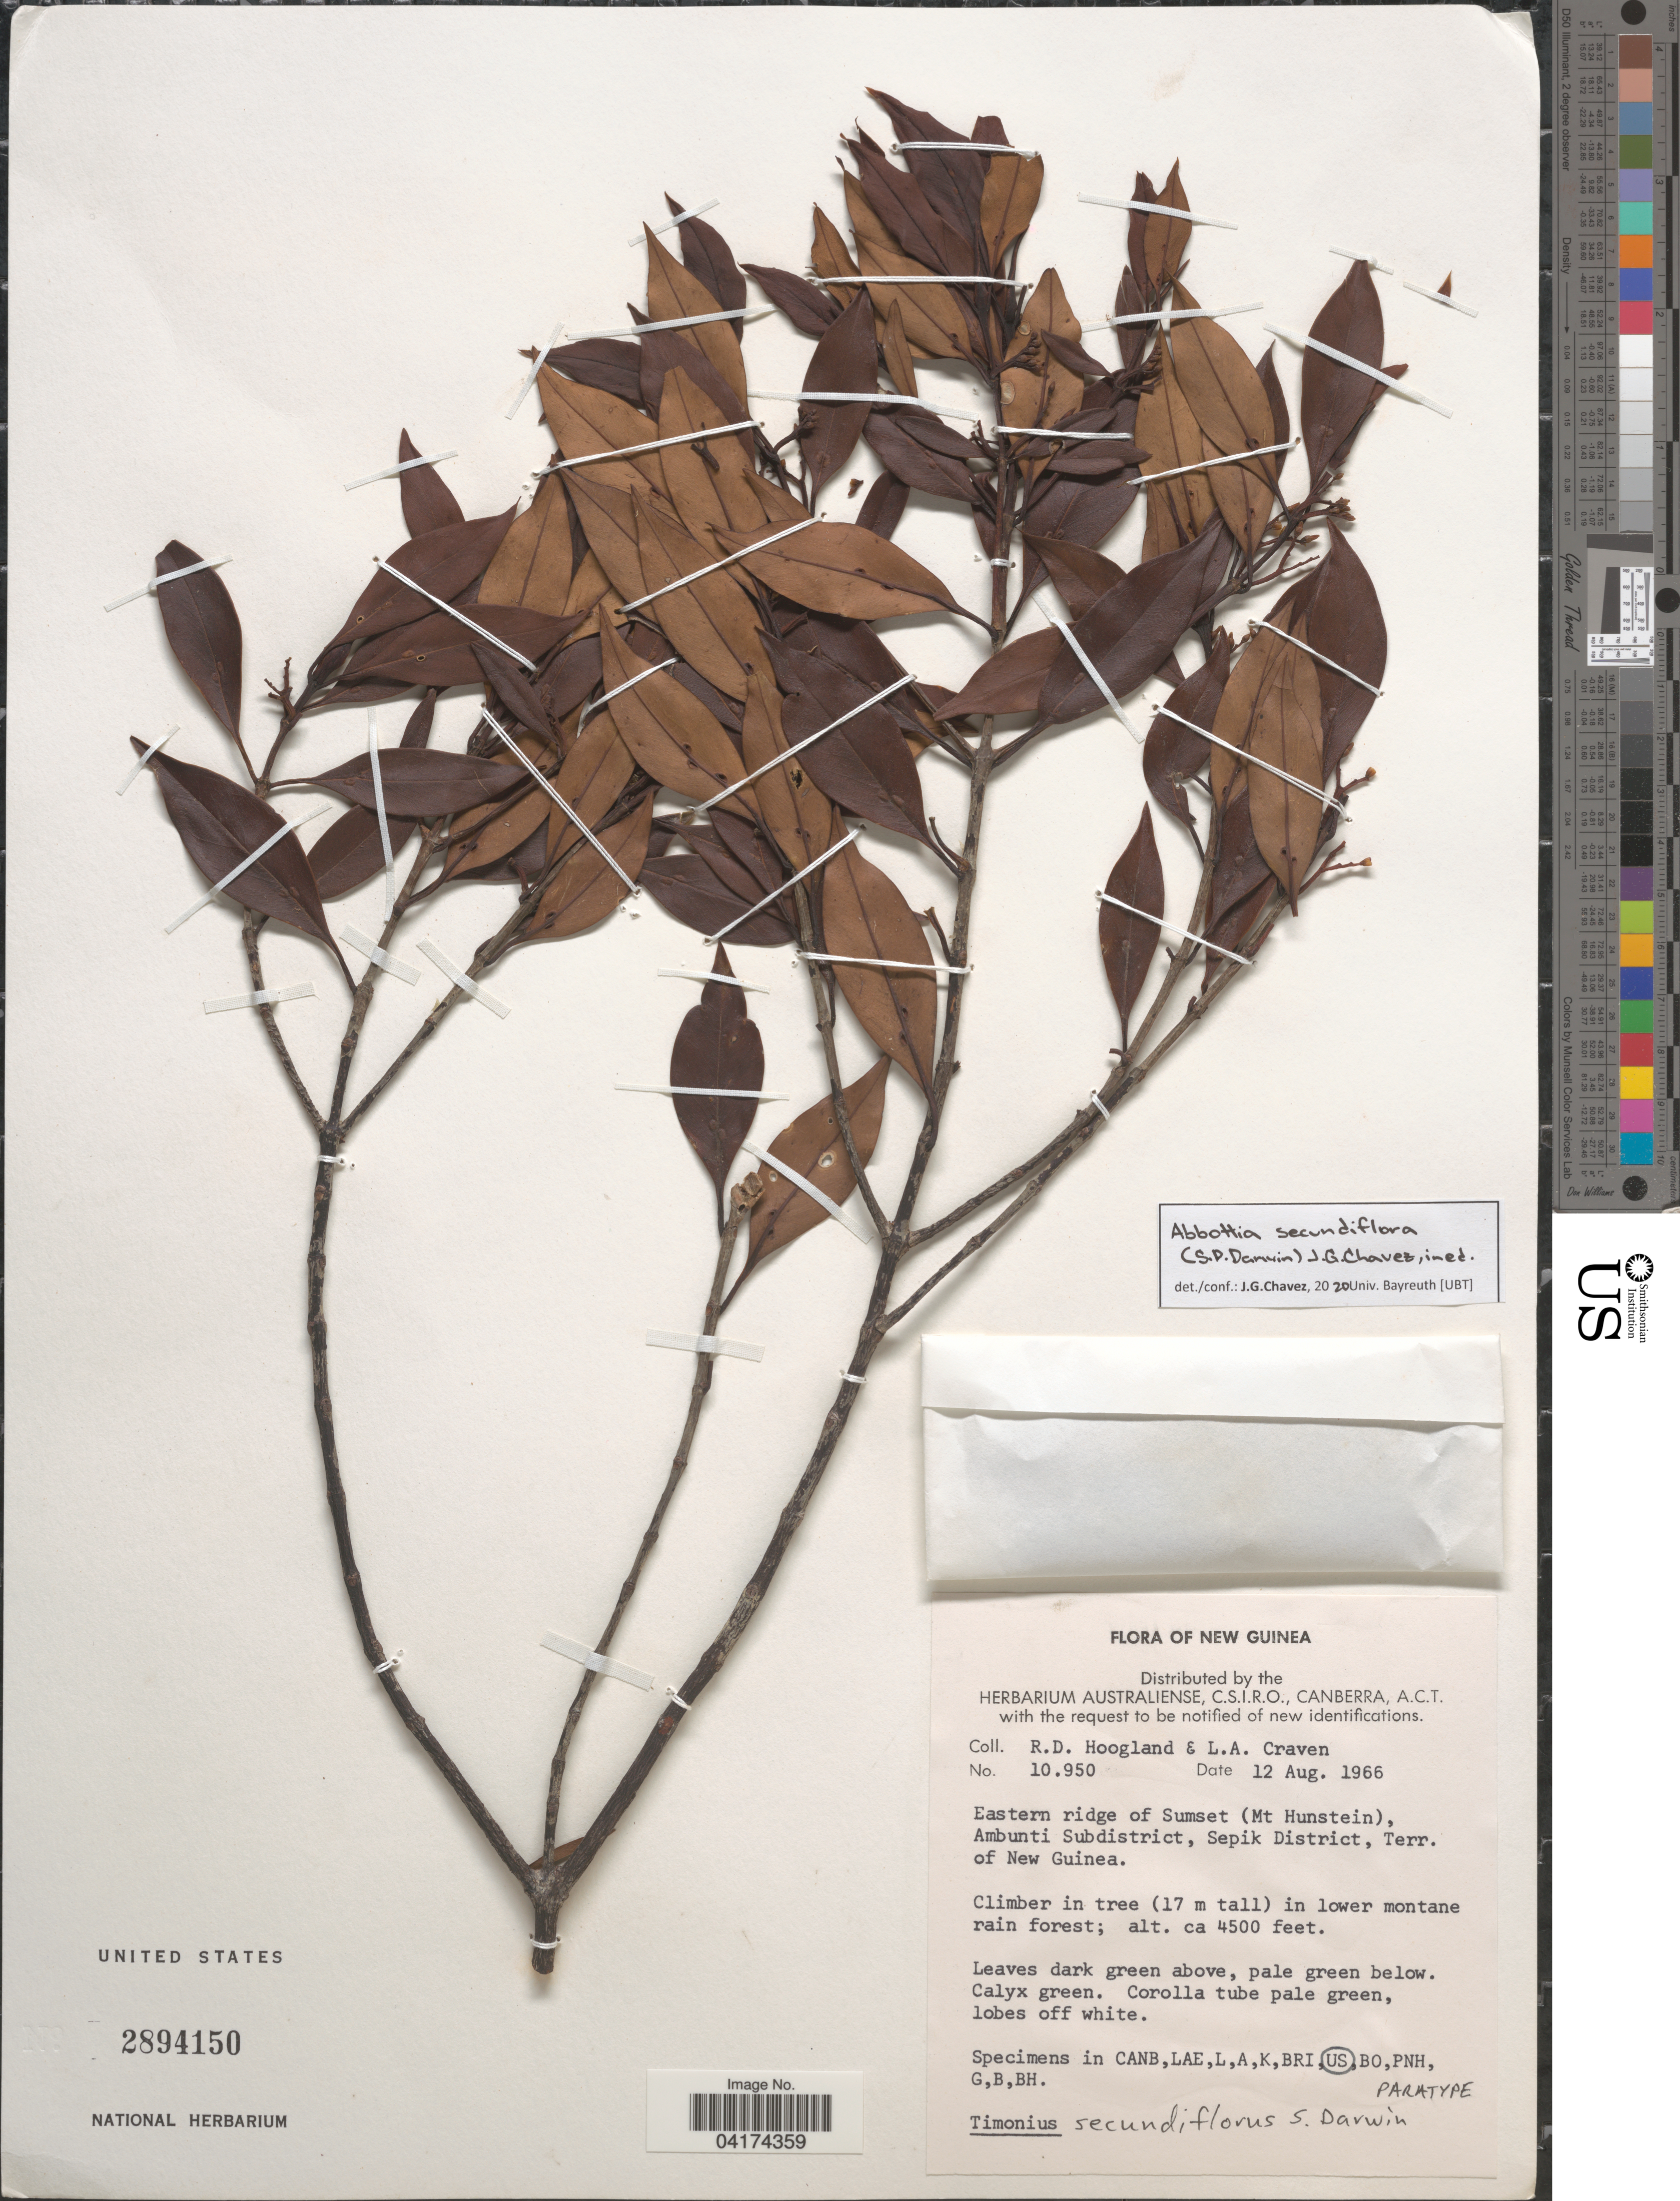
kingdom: Plantae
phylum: Tracheophyta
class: Magnoliopsida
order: Gentianales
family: Rubiaceae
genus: Abbottia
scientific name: Abbottia secundiflora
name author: (S.P. Darwin) J.G. Chavez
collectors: R. D. Hoogland & L. A. Craven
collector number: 10.950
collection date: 1966-08-12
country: Papua New Guinea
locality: New Guinea. Eastern ridge of Sumset (Mt Hunstein), Ambunti Subdistrict, Sepik District, Terr. of New Guinea.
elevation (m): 1372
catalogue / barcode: US 2894150